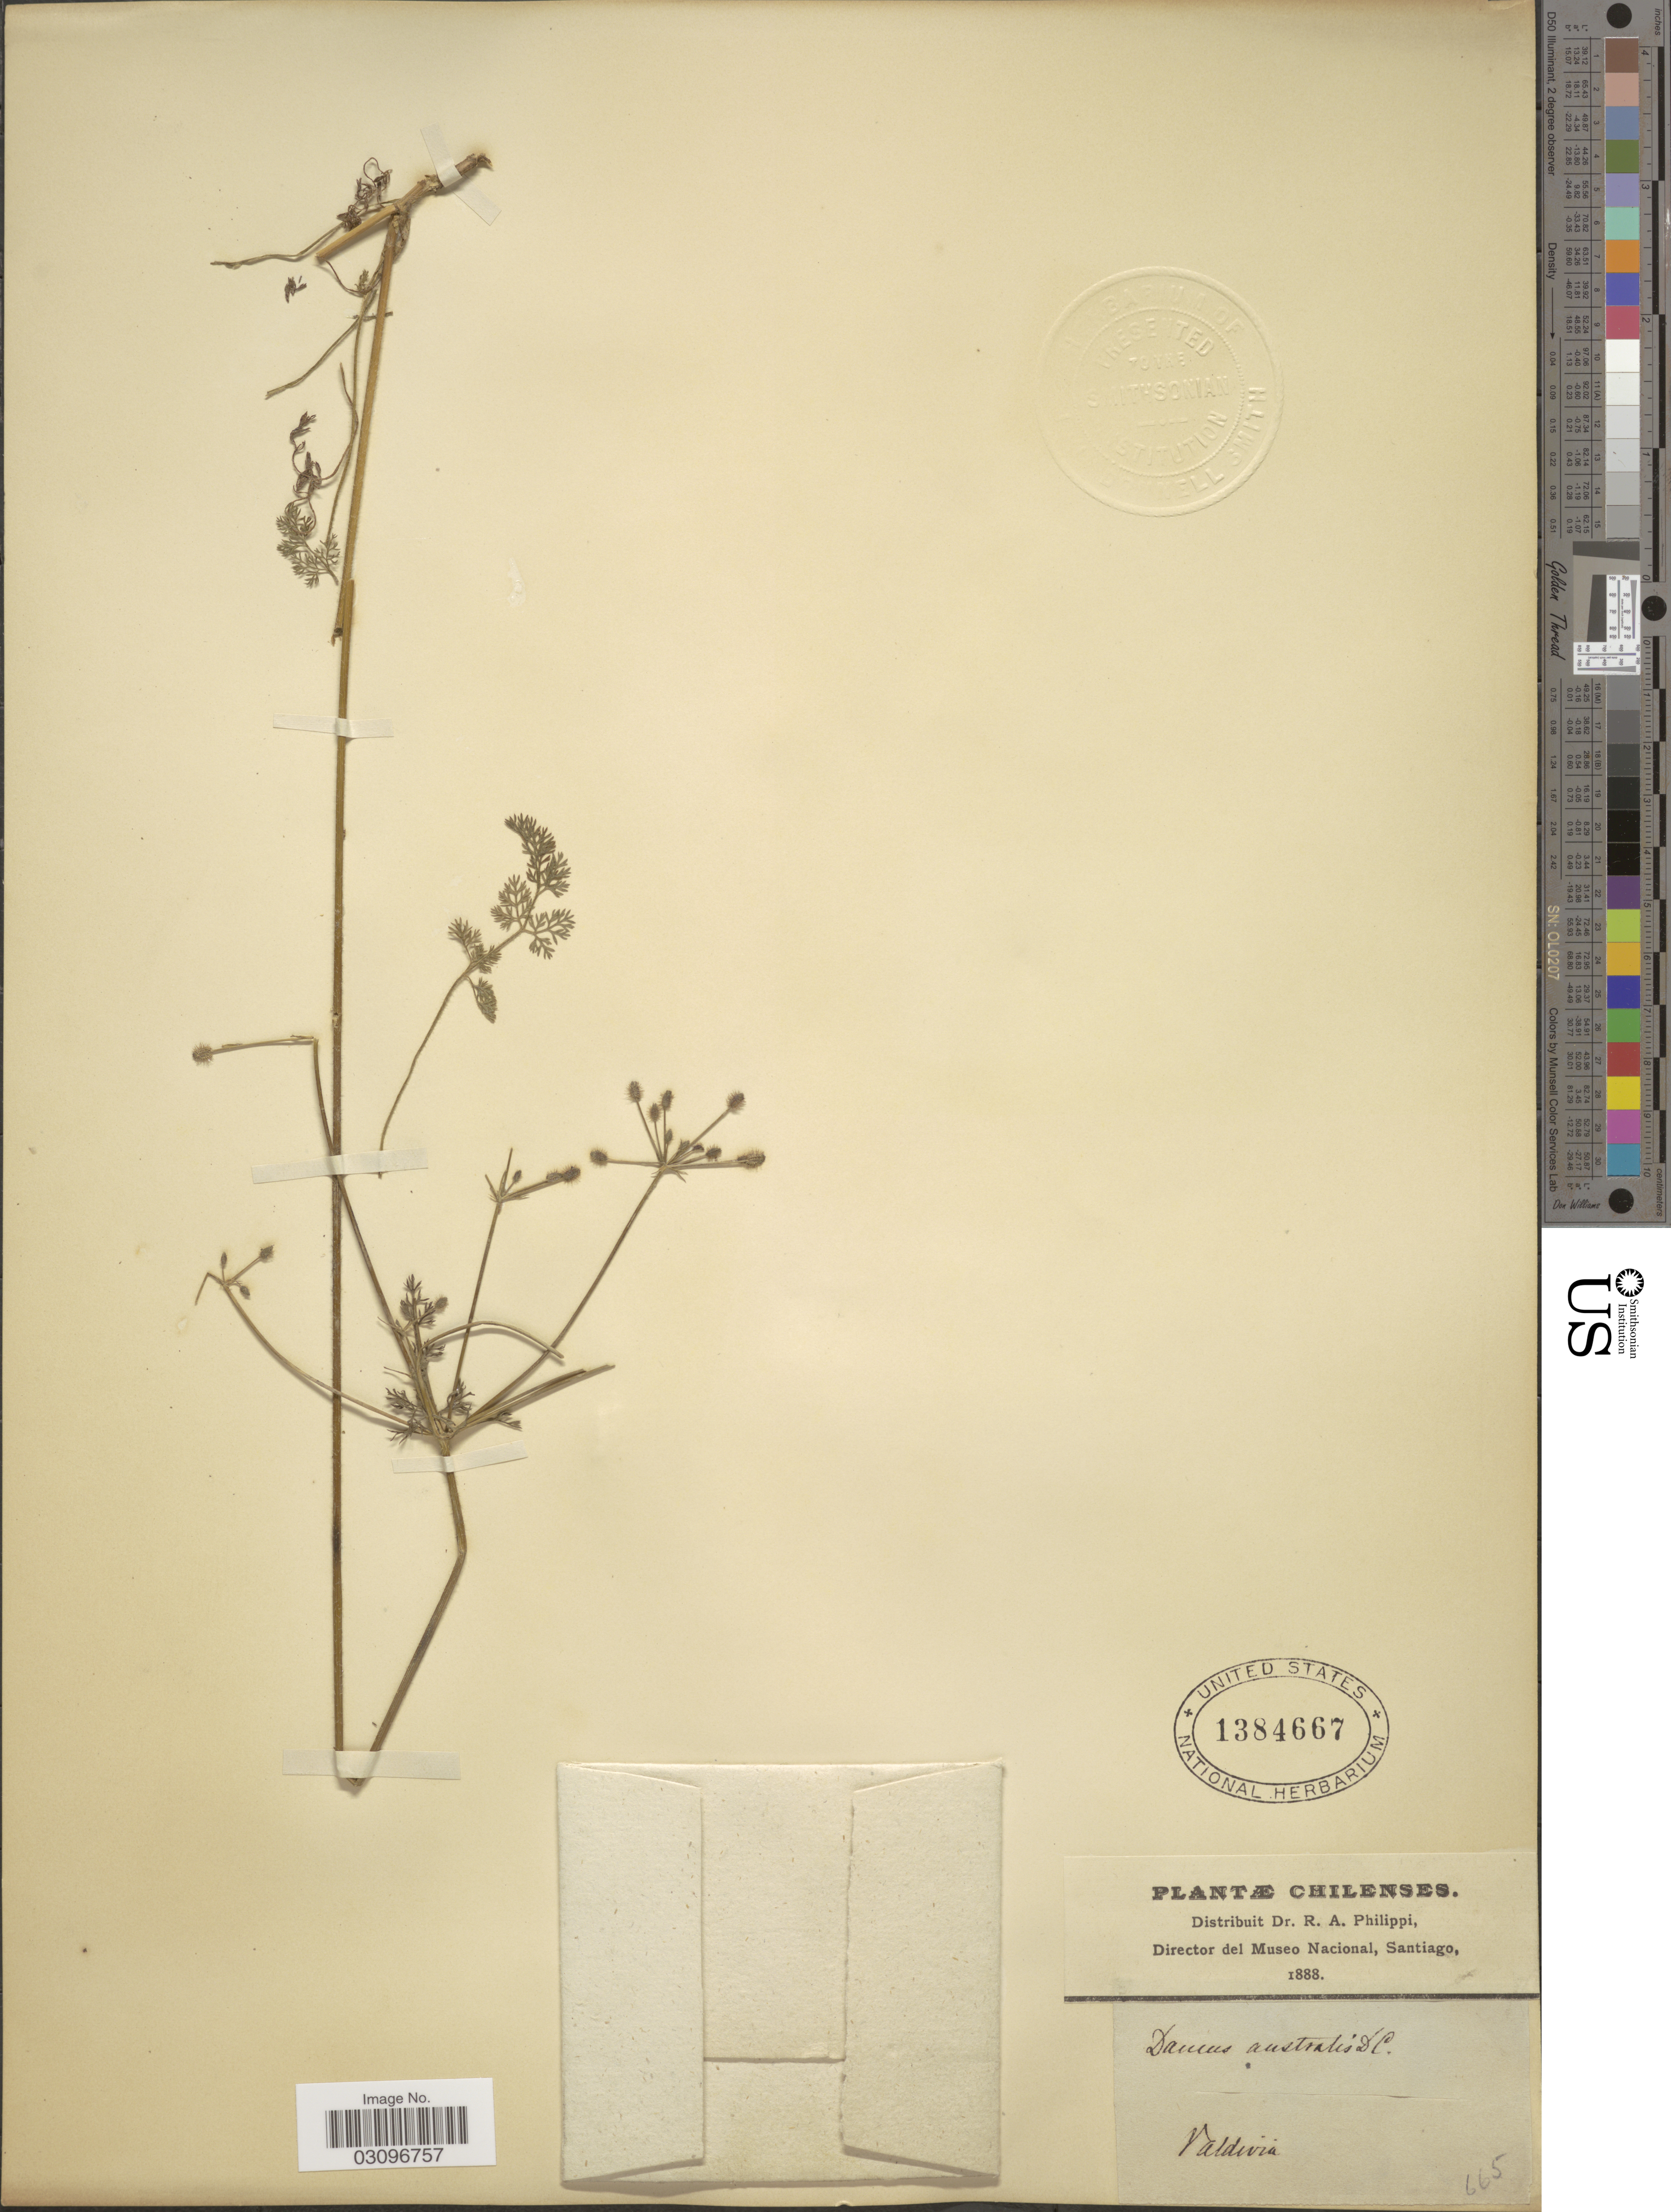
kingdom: Plantae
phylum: Tracheophyta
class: Magnoliopsida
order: Apiales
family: Apiaceae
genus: Daucus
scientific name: Daucus montanus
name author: Humb. & Bonpl. ex Spreng.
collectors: R. A. Philippi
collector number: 665?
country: Chile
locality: Valdivia.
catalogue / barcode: US 1384667